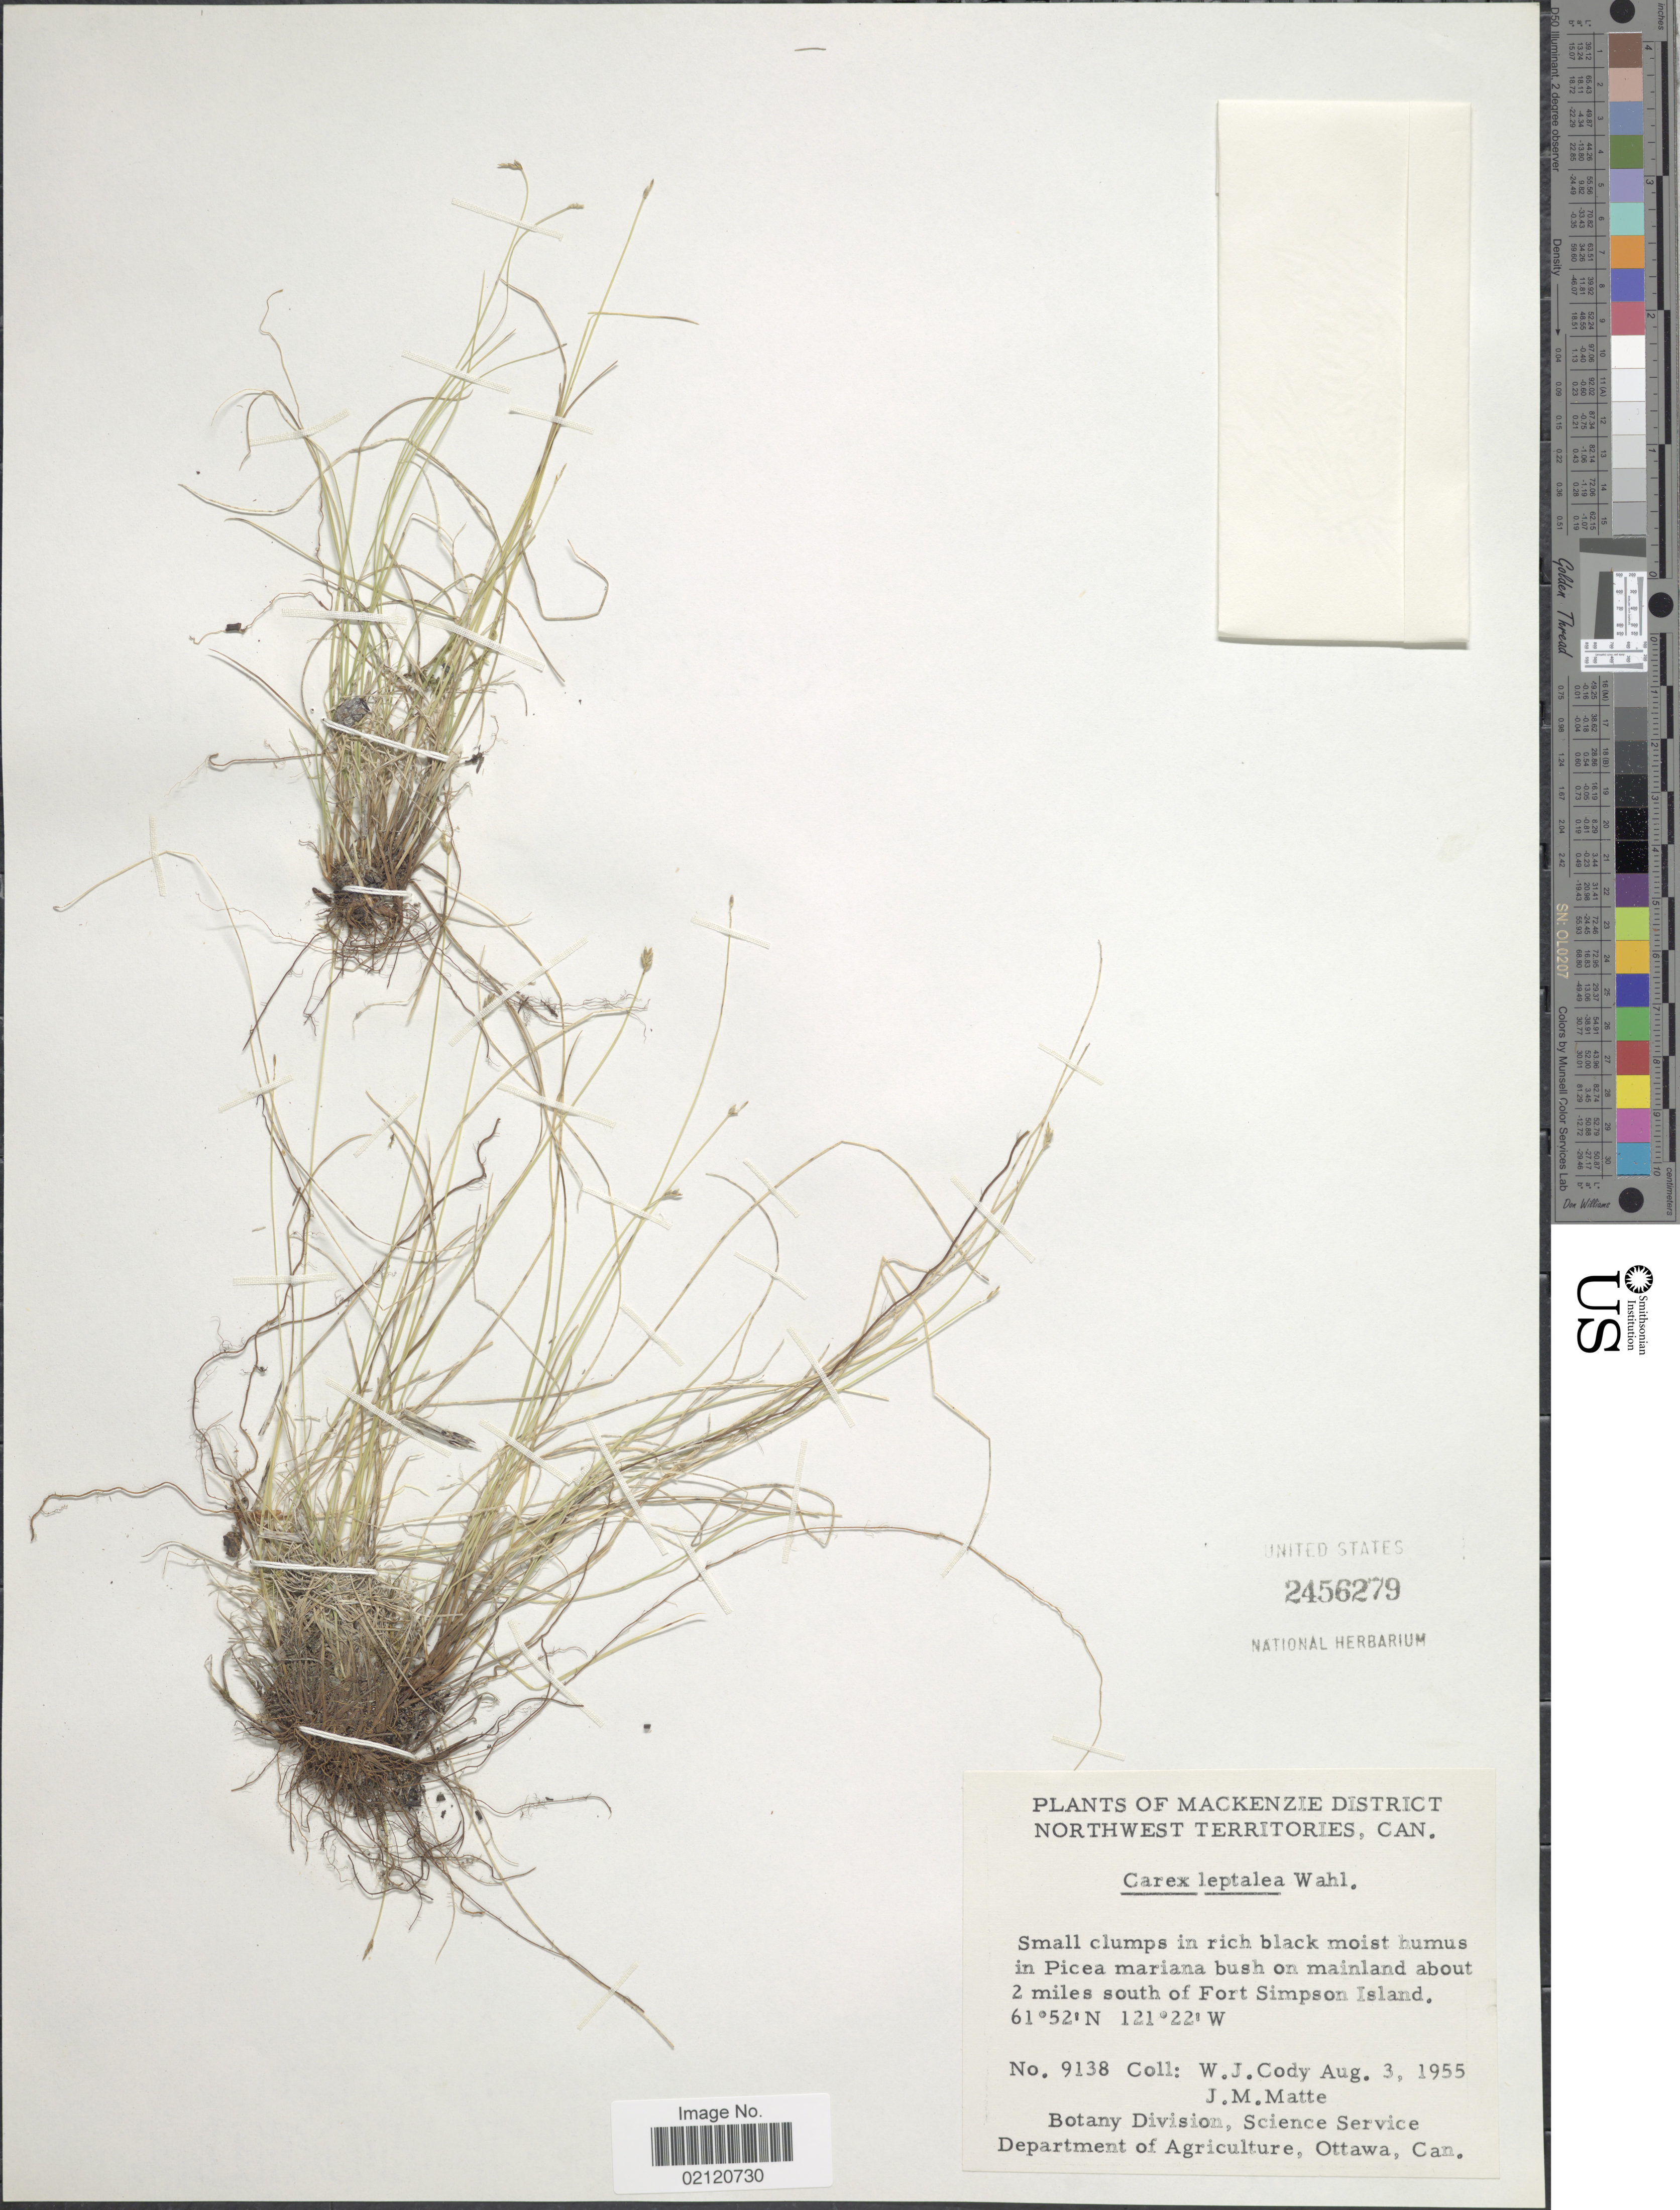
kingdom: Plantae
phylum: Tracheophyta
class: Liliopsida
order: Poales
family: Cyperaceae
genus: Carex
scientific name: Carex leptalea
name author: Wahlenb.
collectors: W. Cody & J. Matte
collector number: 9138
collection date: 1955-08-03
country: Canada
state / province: Northwest Territories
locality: Mackenzie District, about 2 miles south of Fort Simpson Island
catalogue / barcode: US 2456279